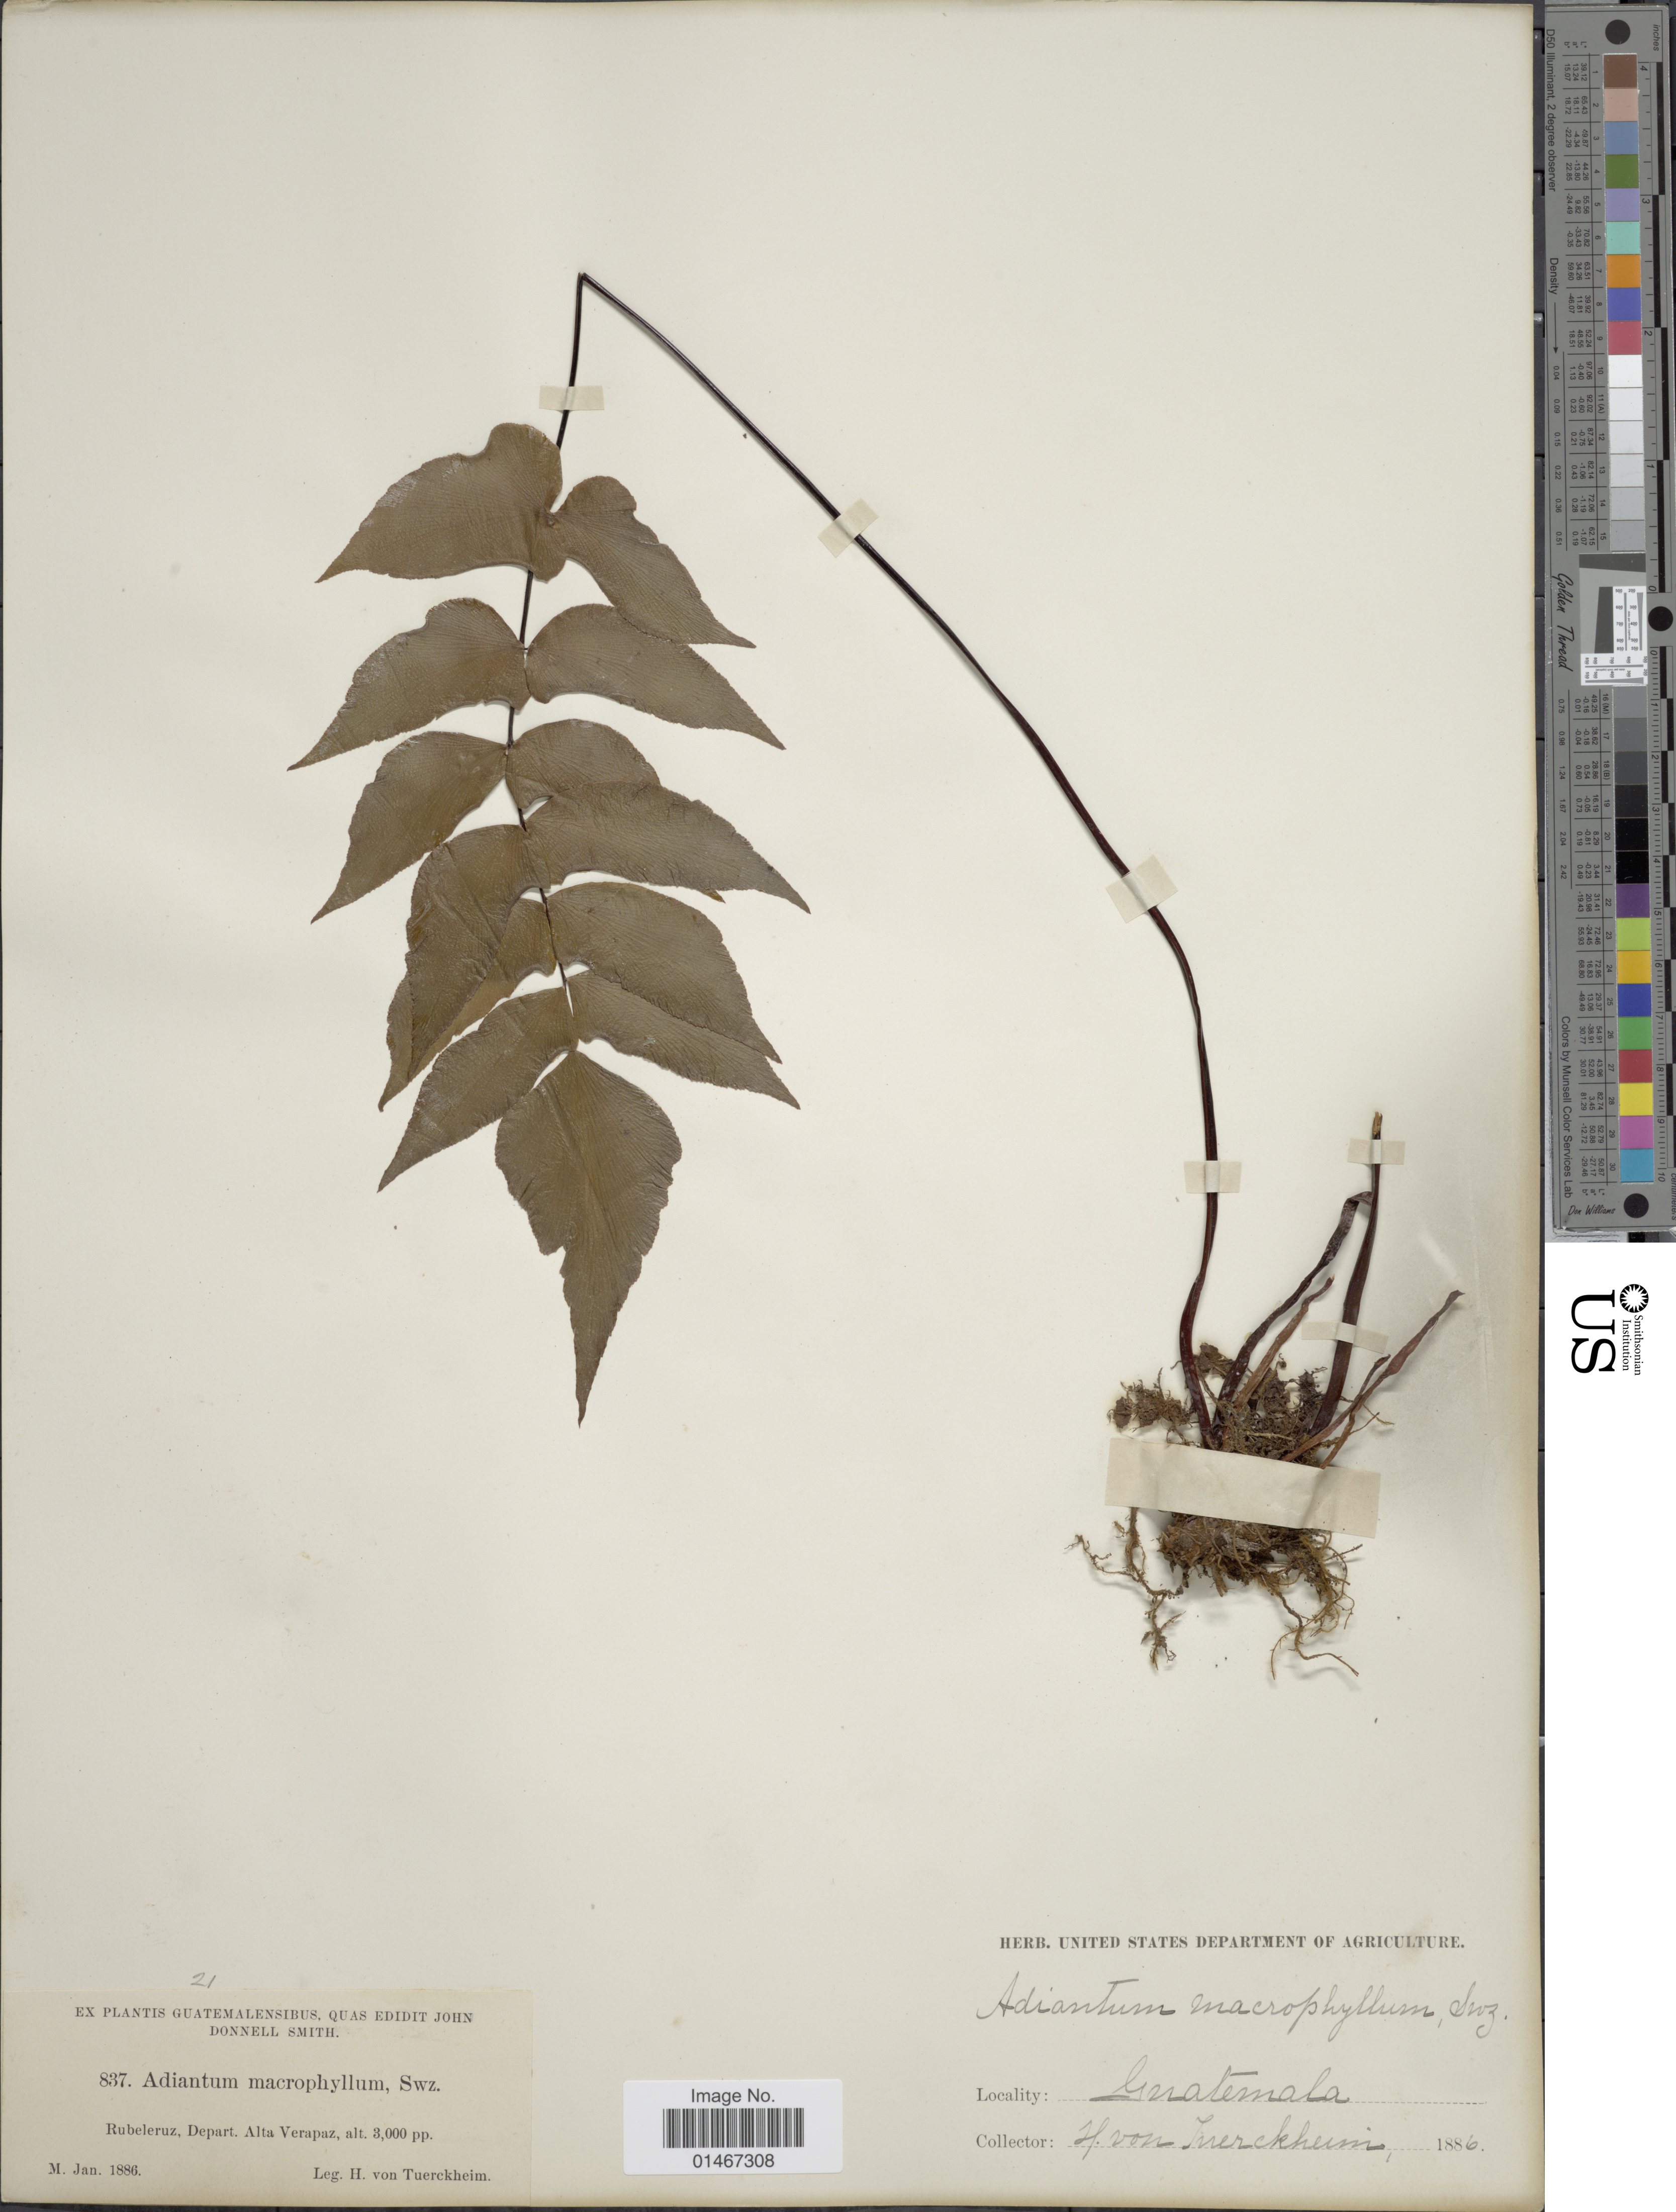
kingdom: Plantae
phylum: Tracheophyta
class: Polypodiopsida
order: Polypodiales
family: Pteridaceae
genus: Adiantum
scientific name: Adiantum macrophyllum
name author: Sw.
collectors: H. von Türckheim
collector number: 837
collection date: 1886-01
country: Guatemala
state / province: Alta Verapaz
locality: Rubeleruz, Depart. Alta Verapaz.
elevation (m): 914